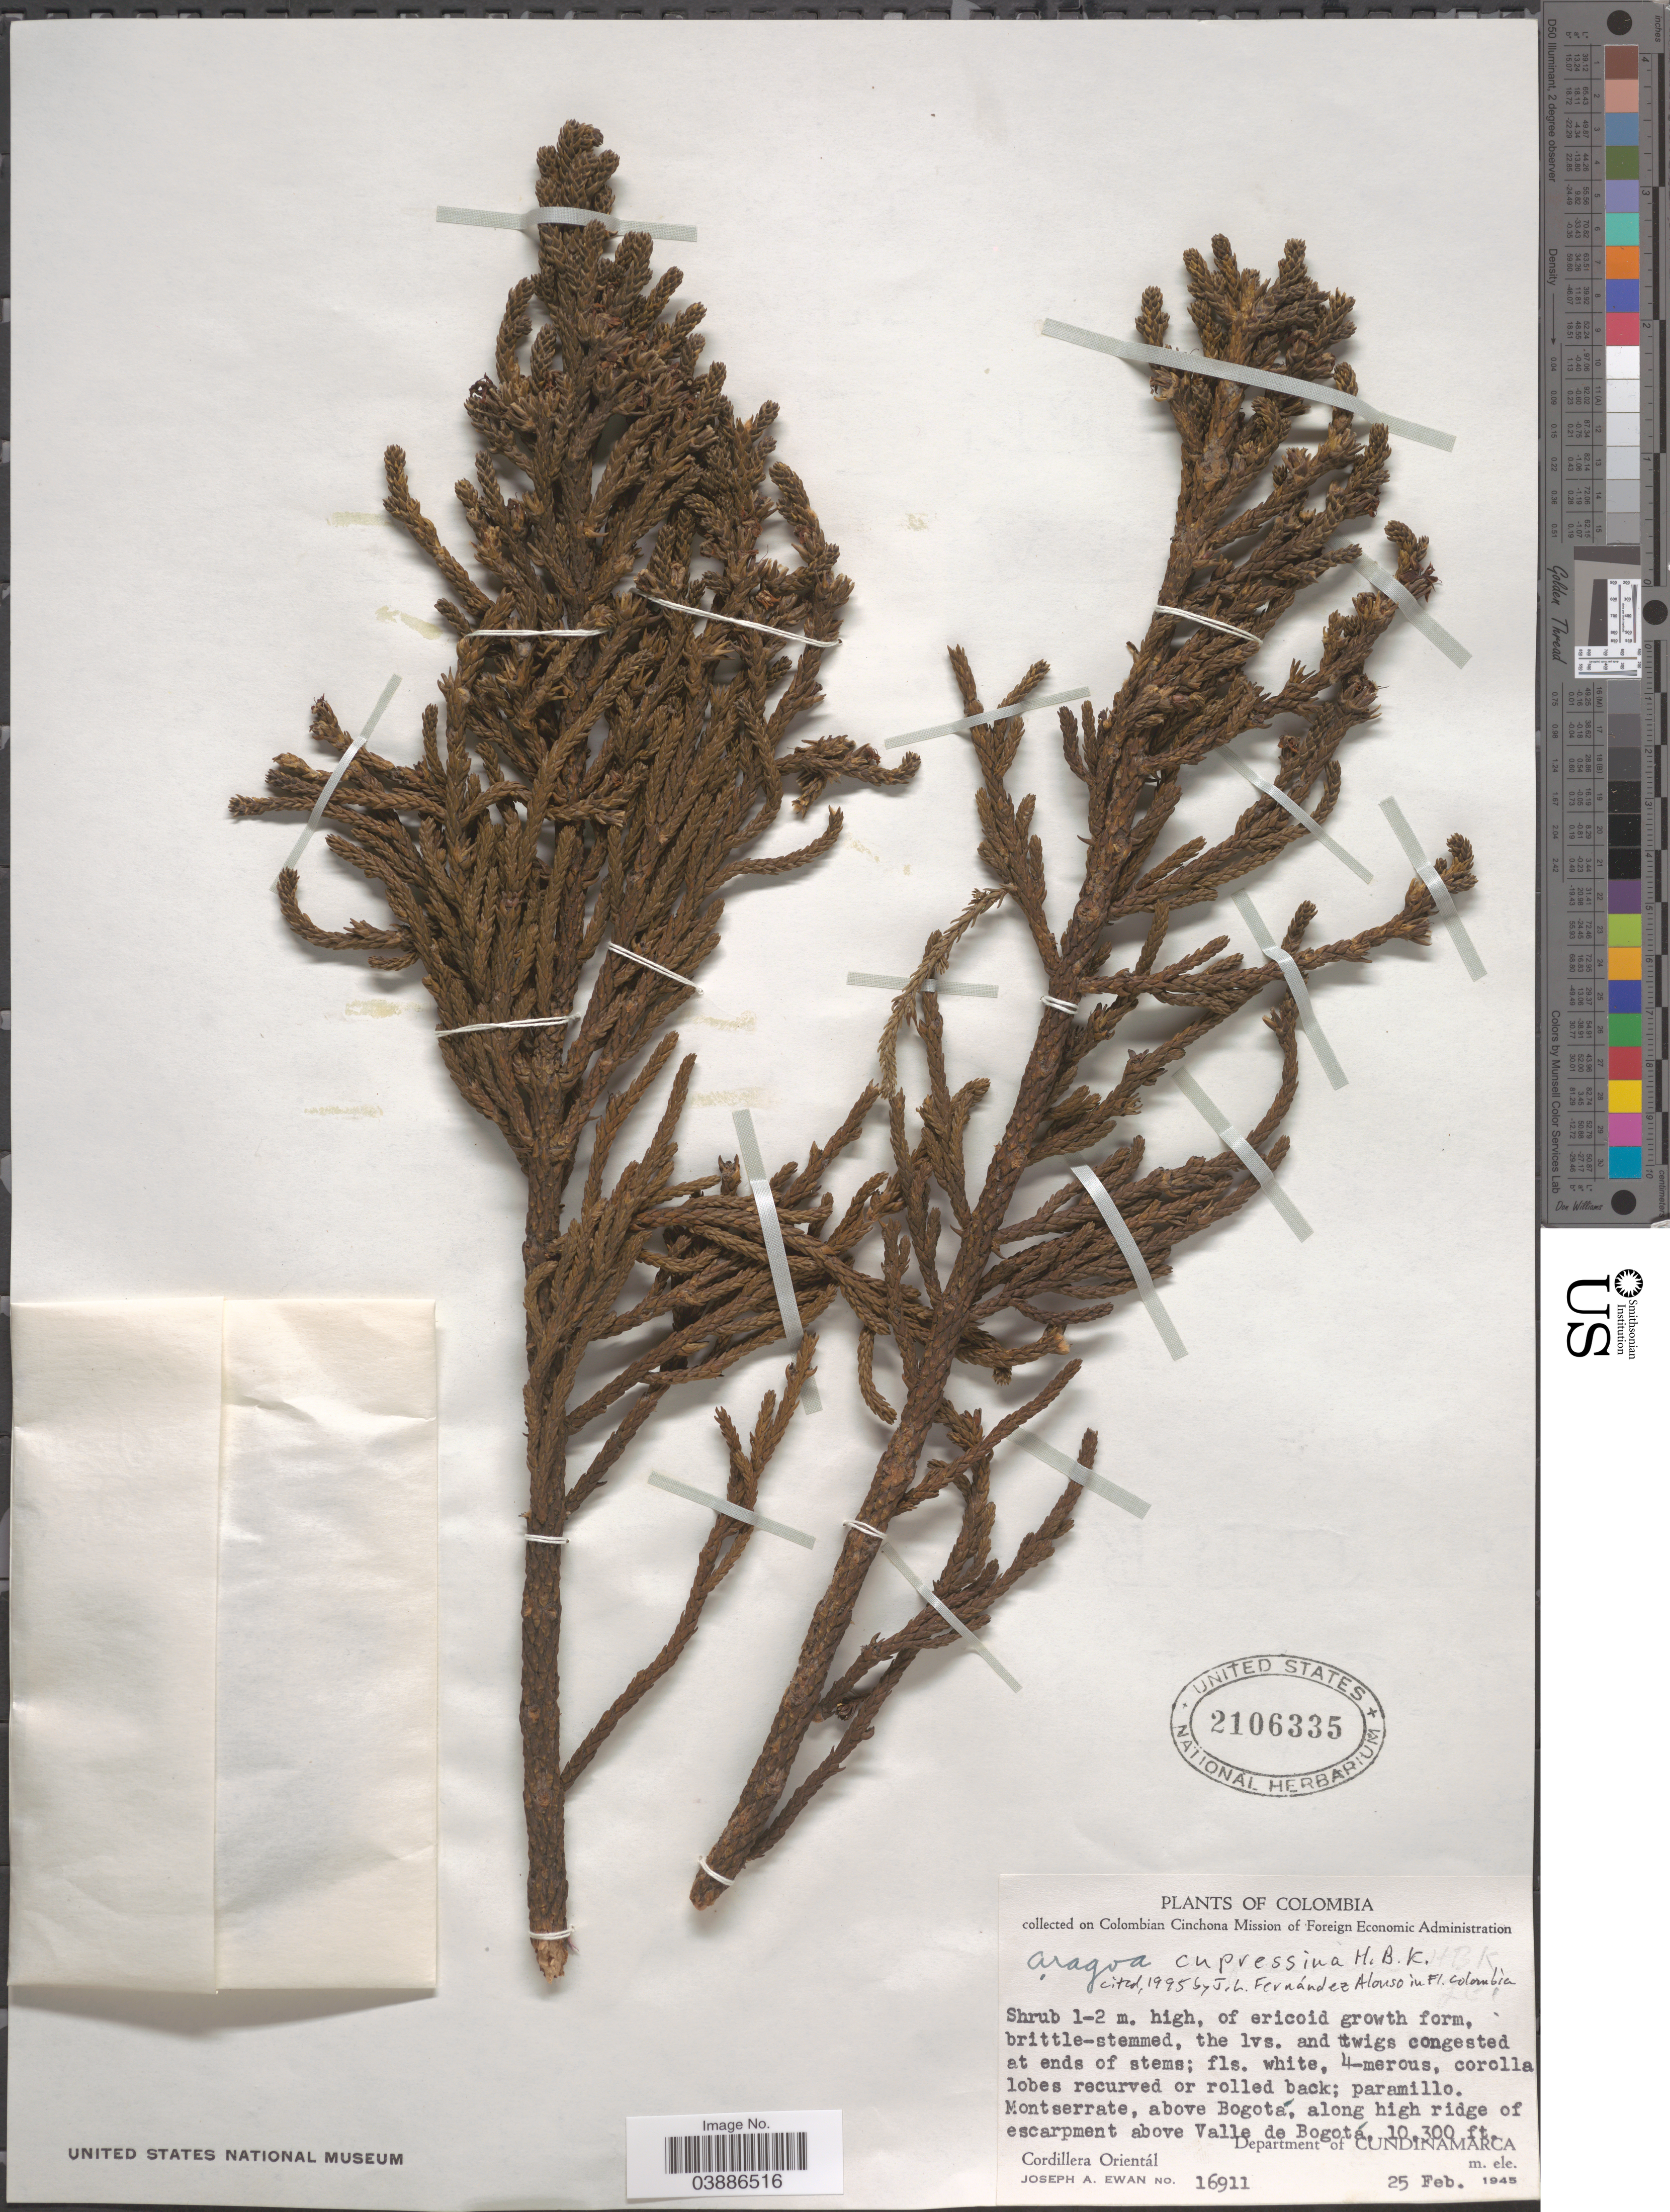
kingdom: Plantae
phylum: Tracheophyta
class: Magnoliopsida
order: Lamiales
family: Plantaginaceae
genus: Aragoa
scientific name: Aragoa cupressina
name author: Kunth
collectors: J. A. Ewan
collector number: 16911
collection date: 1945-02-25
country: Colombia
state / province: Cundinamarca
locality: Montserrate, above Bogotá, along high ridge of escarpment above Valle de Bogotá. Department of Cundinamarca. Cordillera Orientál.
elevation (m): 3139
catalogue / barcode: US 2106335